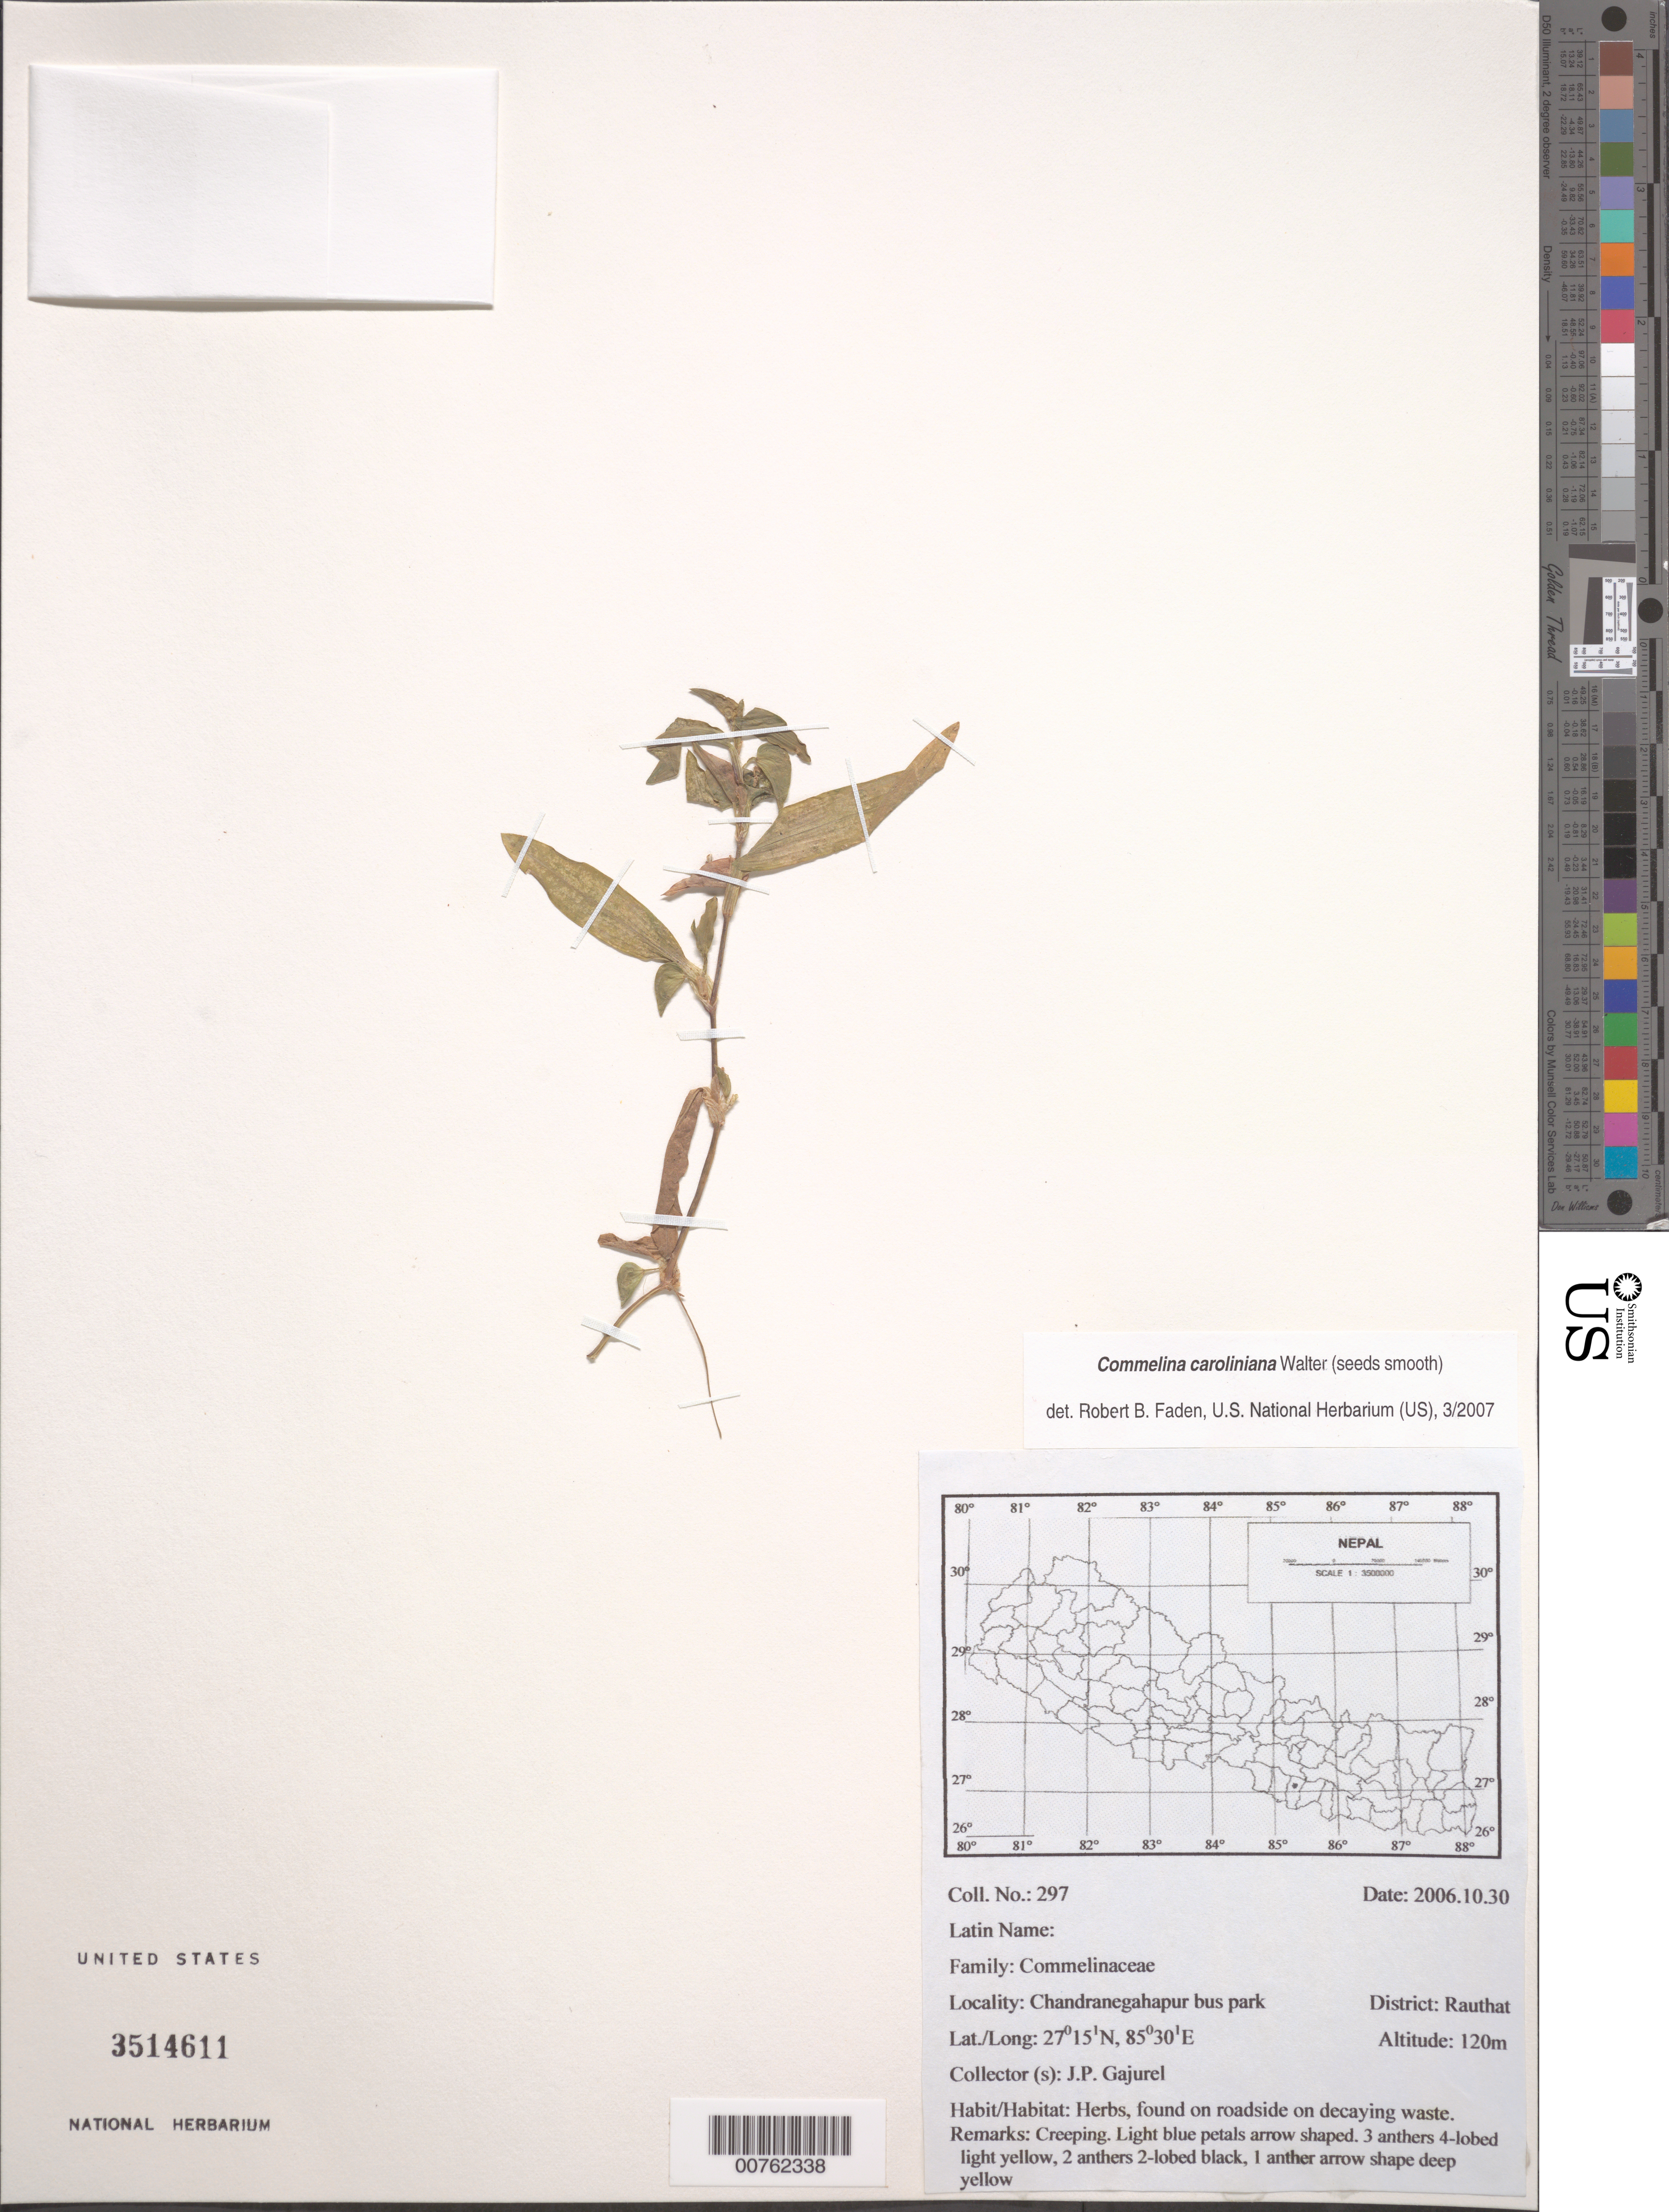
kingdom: Plantae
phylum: Tracheophyta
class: Liliopsida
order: Commelinales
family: Commelinaceae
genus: Commelina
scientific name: Commelina caroliniana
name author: Walter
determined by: Faden, Robert B., (US), Smithsonian Institution - National Museum of Natural History (UNITED STATES)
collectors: J. Gajurel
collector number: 297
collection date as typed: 30 Oct 2006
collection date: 2006-10-30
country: Nepal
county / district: Rauthat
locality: Chandranegahapur bus park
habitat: Herbs, found on roadside on decaying waste.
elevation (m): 120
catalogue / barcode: US 3514611